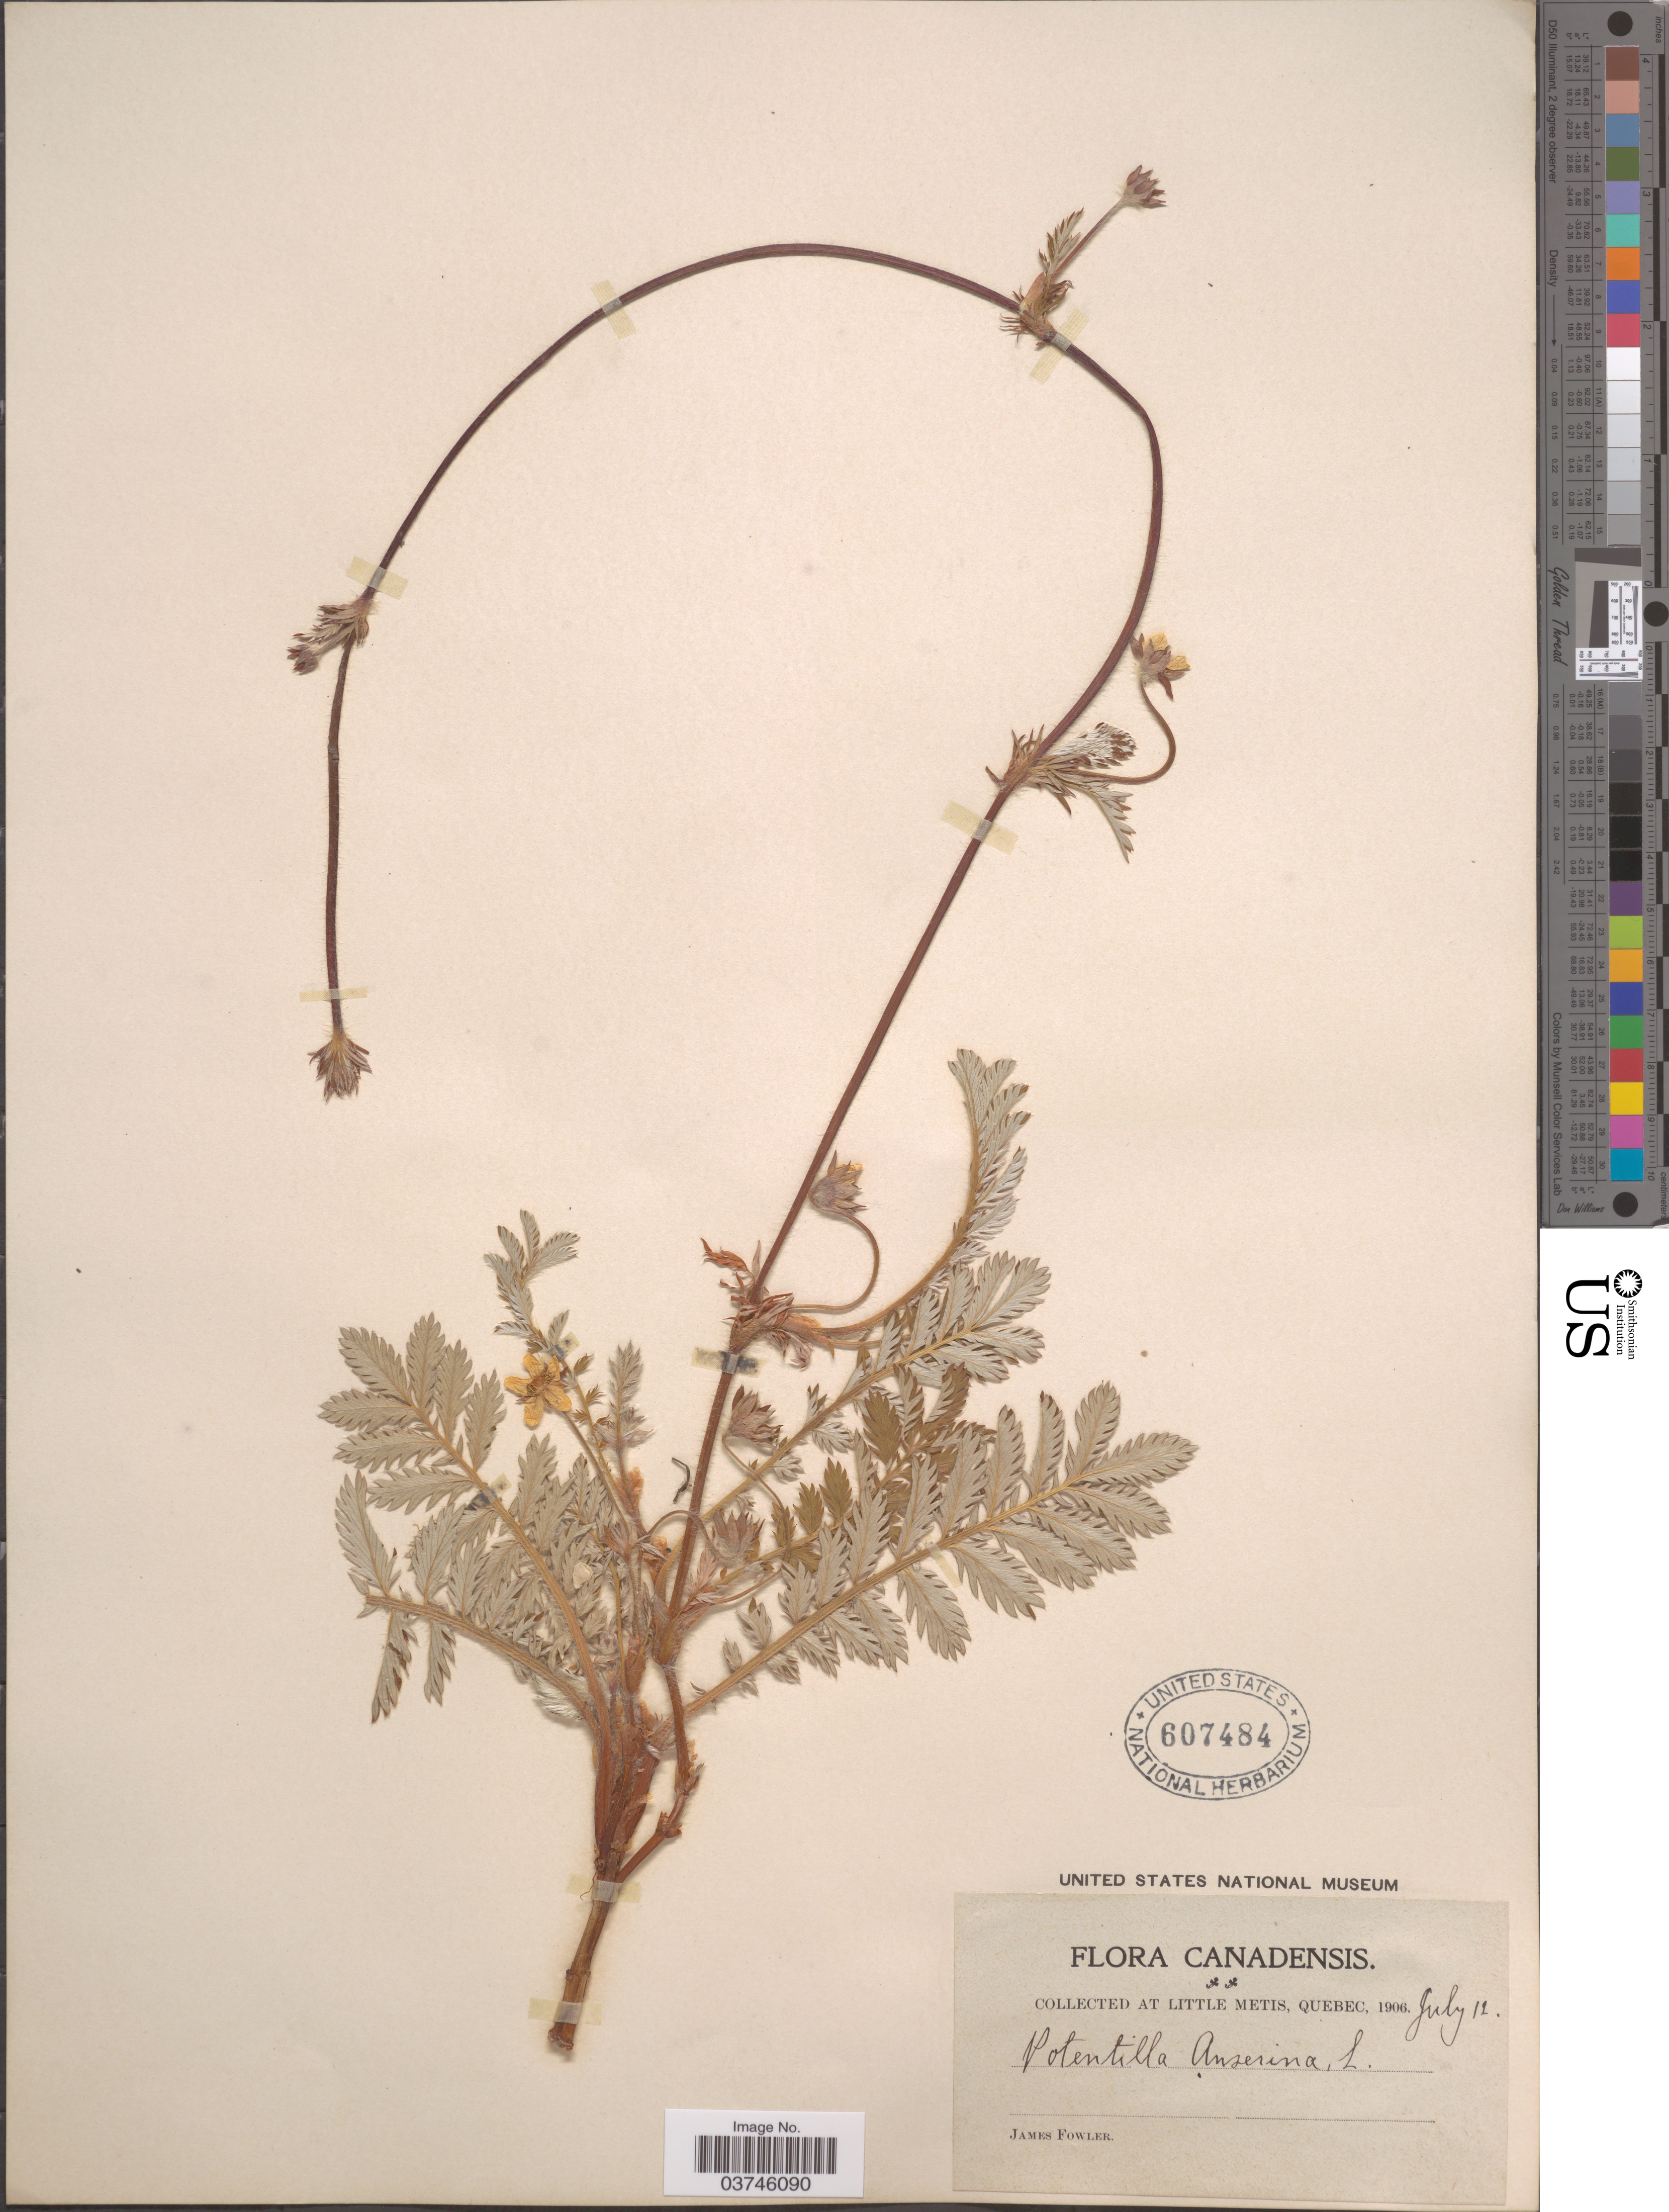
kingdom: Plantae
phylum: Tracheophyta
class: Magnoliopsida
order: Rosales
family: Rosaceae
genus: Argentina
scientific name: Argentina anserina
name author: (L.) Rydb.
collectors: J. P. Fowler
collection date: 1906-07-12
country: Canada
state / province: Quebec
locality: At Little Metis.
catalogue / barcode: US 607484